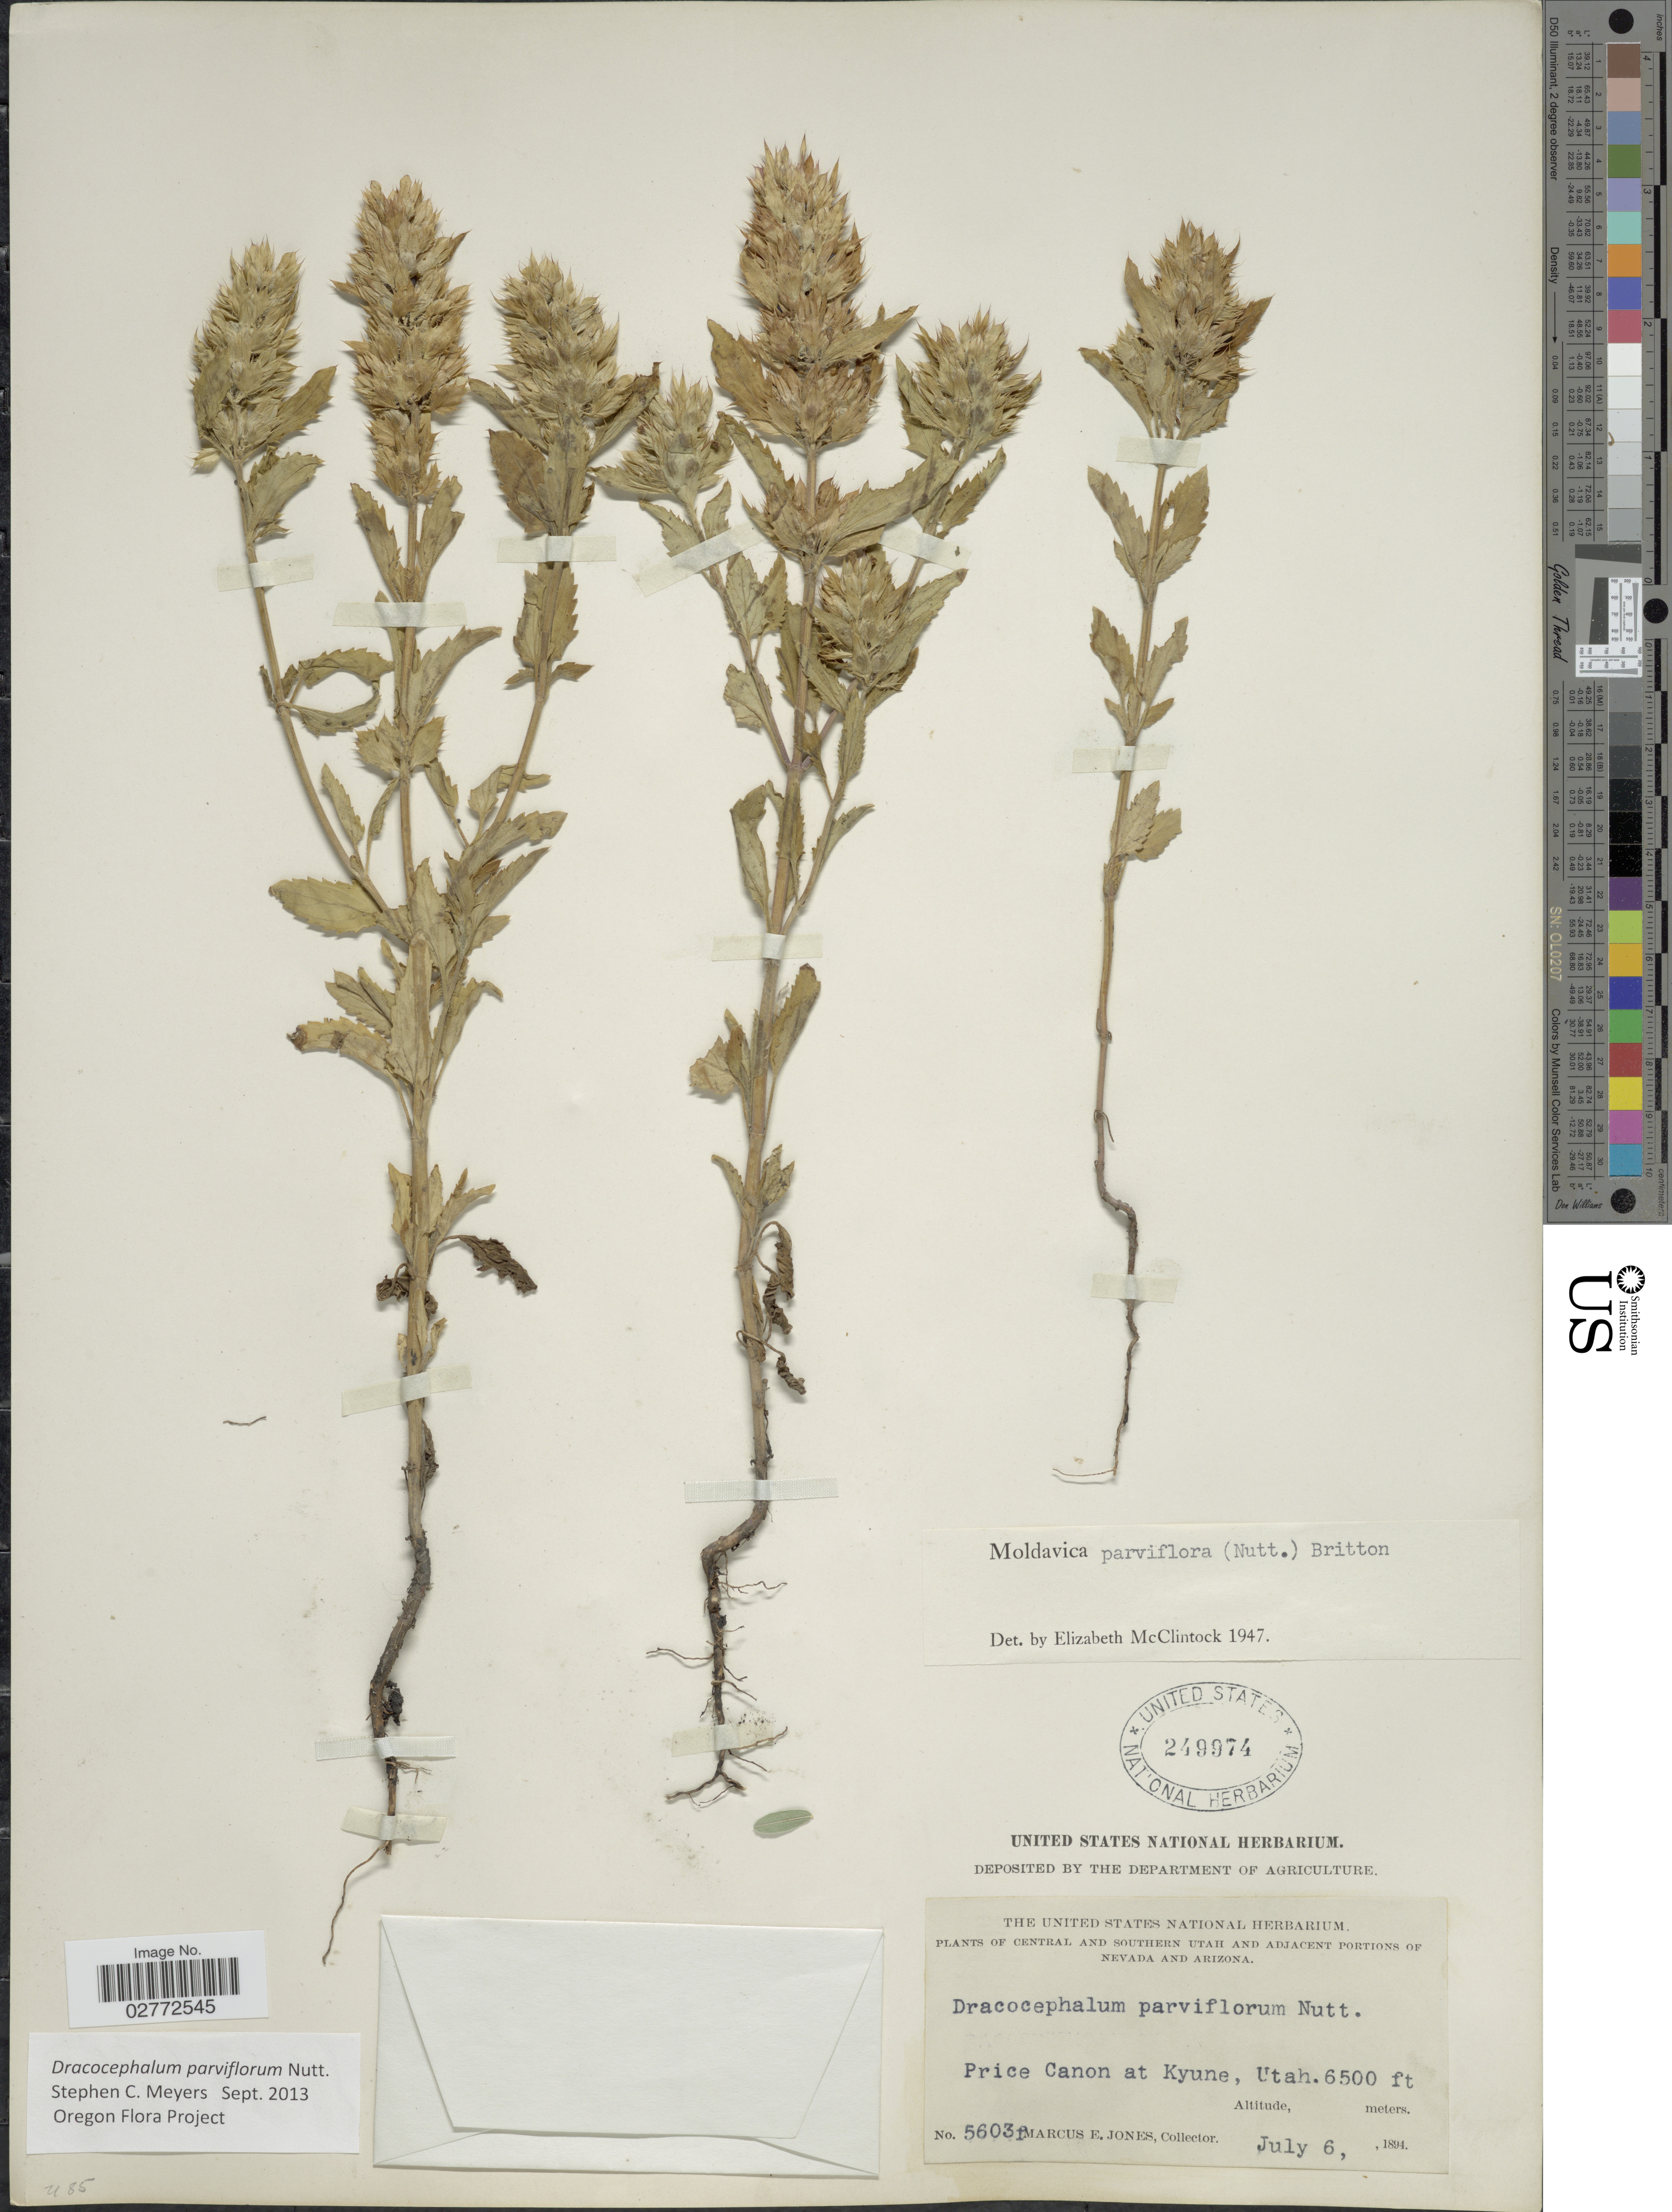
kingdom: Plantae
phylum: Tracheophyta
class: Magnoliopsida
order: Lamiales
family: Lamiaceae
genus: Dracocephalum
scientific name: Dracocephalum parviflorum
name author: Nutt.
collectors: M. E. Jones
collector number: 5603f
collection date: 1894-07-06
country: United States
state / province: Utah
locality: Central and Southern Utah. Price Canon at Kyune.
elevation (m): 1981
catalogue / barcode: US 249974